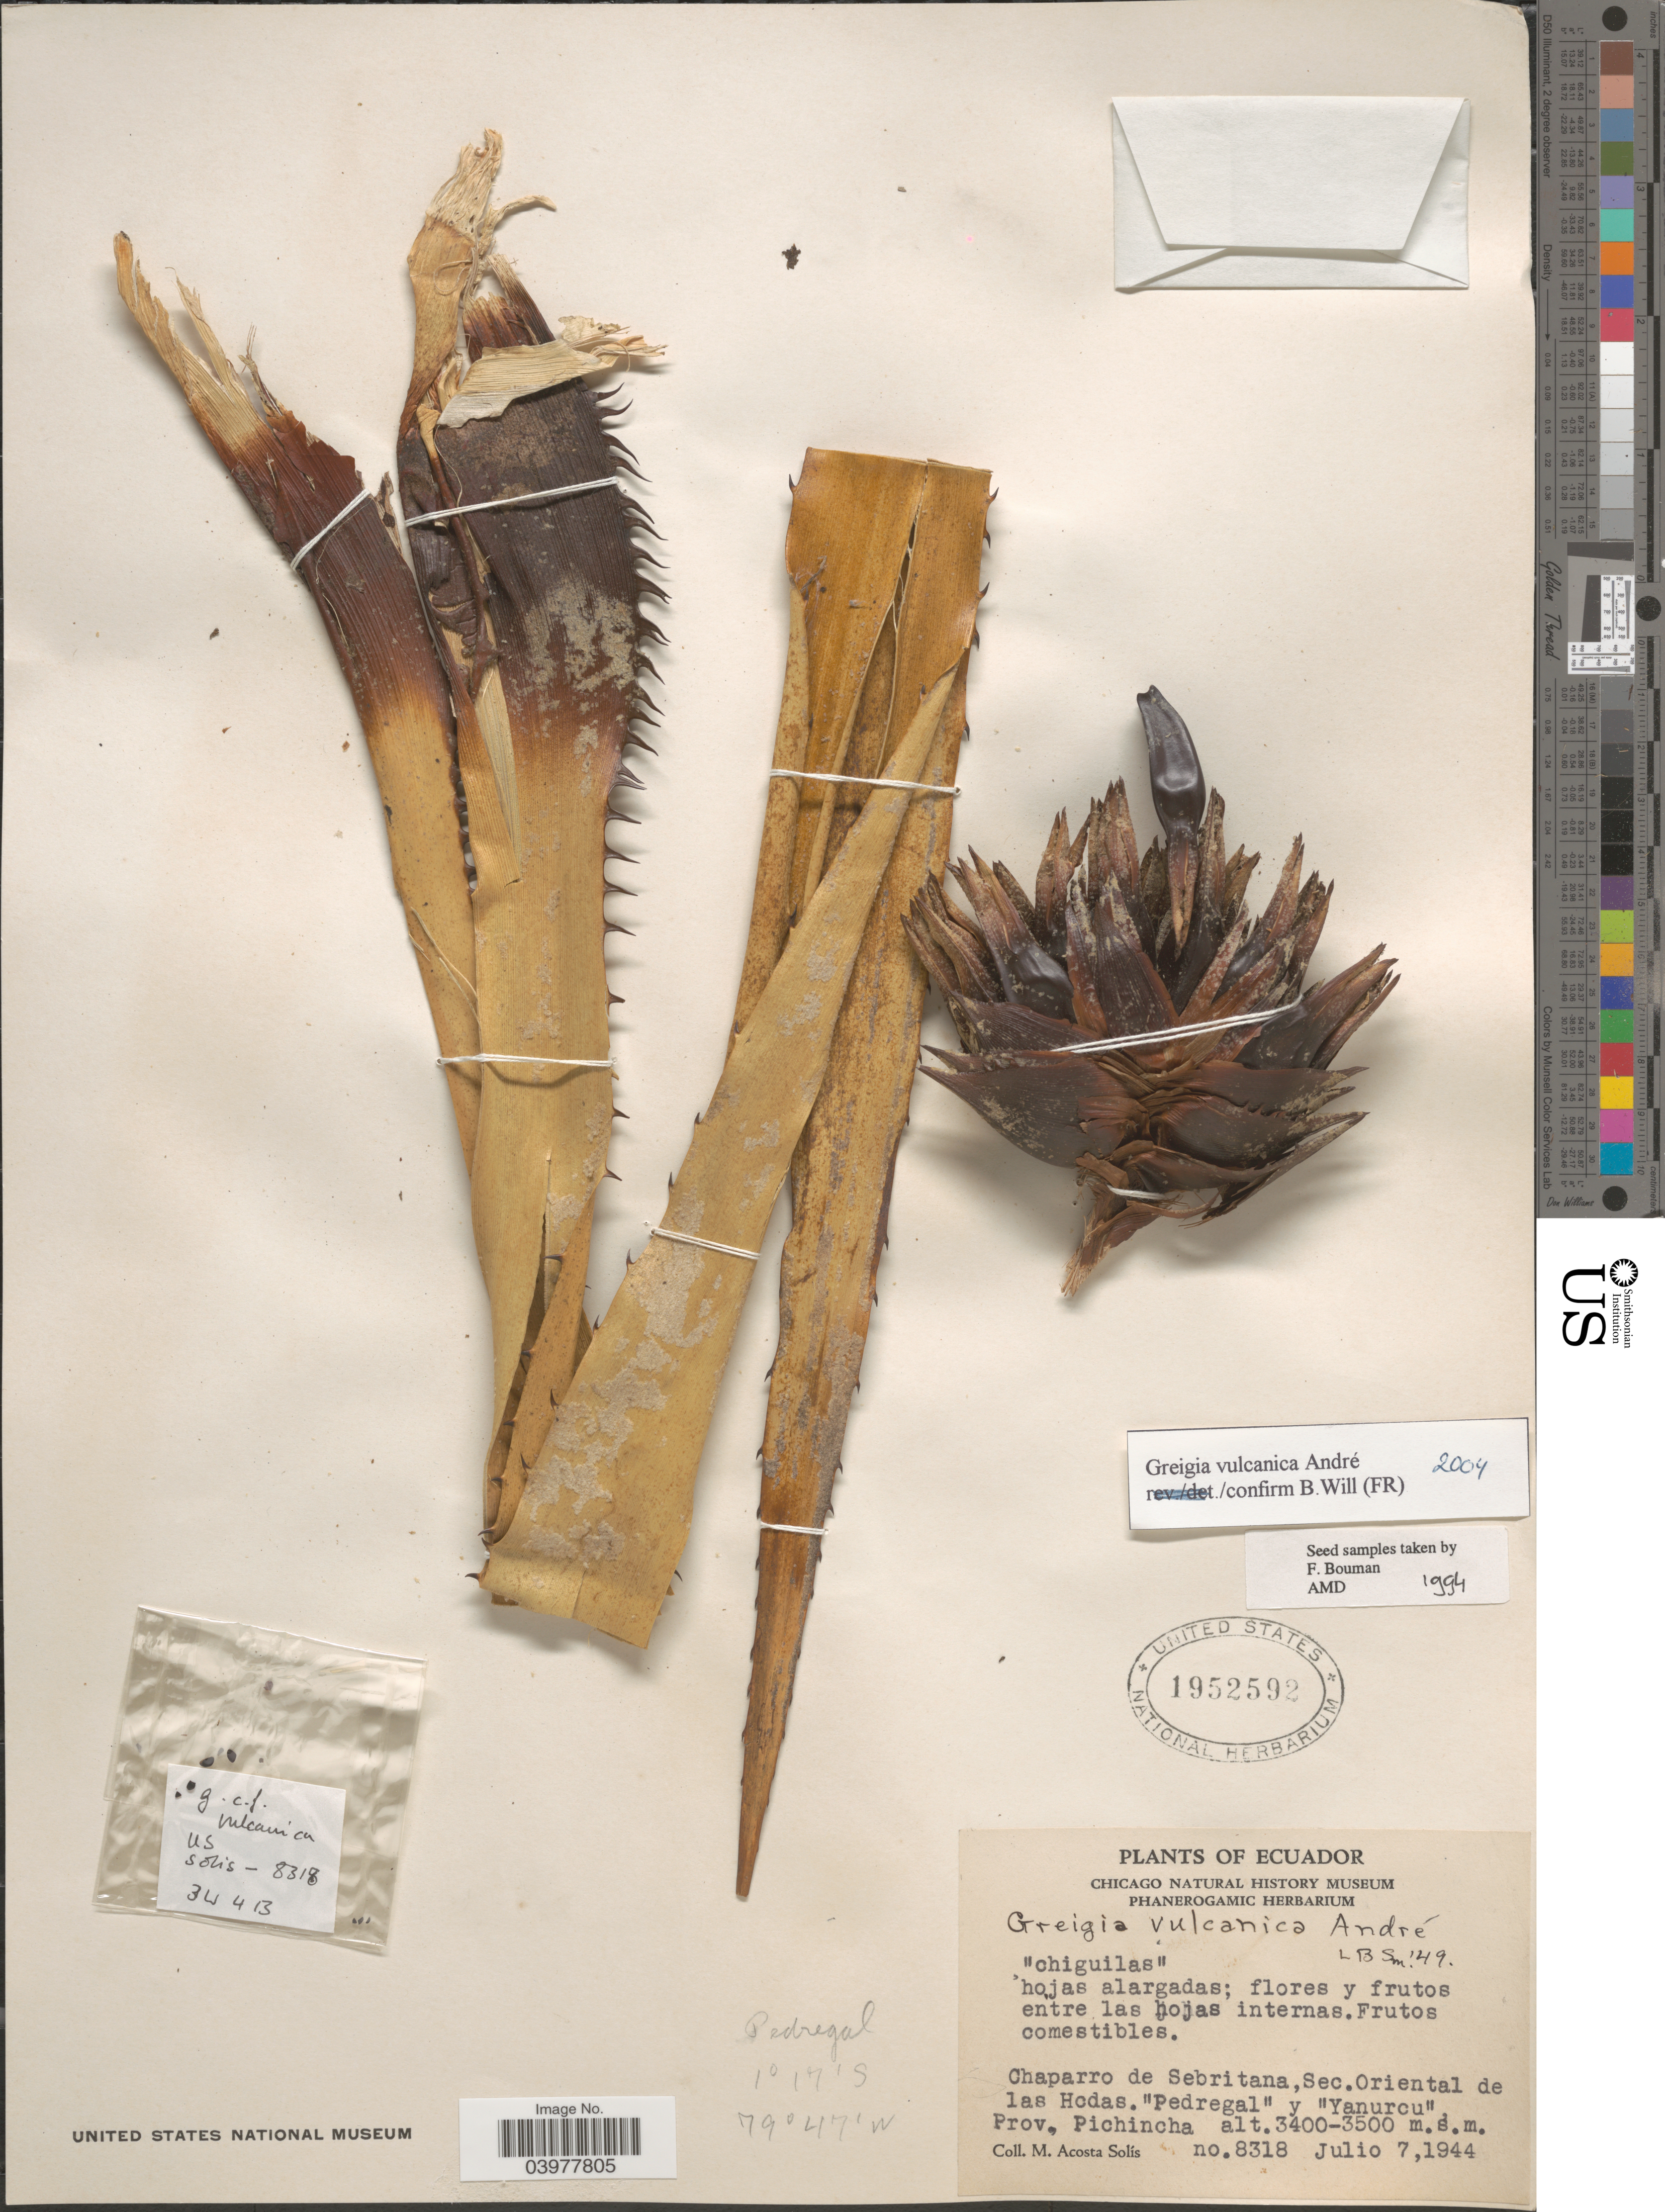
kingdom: Plantae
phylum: Tracheophyta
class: Liliopsida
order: Poales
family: Bromeliaceae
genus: Greigia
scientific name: Greigia vulcanica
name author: André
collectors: M. Acosta Solis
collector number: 8318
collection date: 1944-07-07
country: Ecuador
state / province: Pichincha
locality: Chaparro de Sebritana, Sec. Oriental de las Hodas. "Pedregal" y "Yanurcu".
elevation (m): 3400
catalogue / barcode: US 1952592